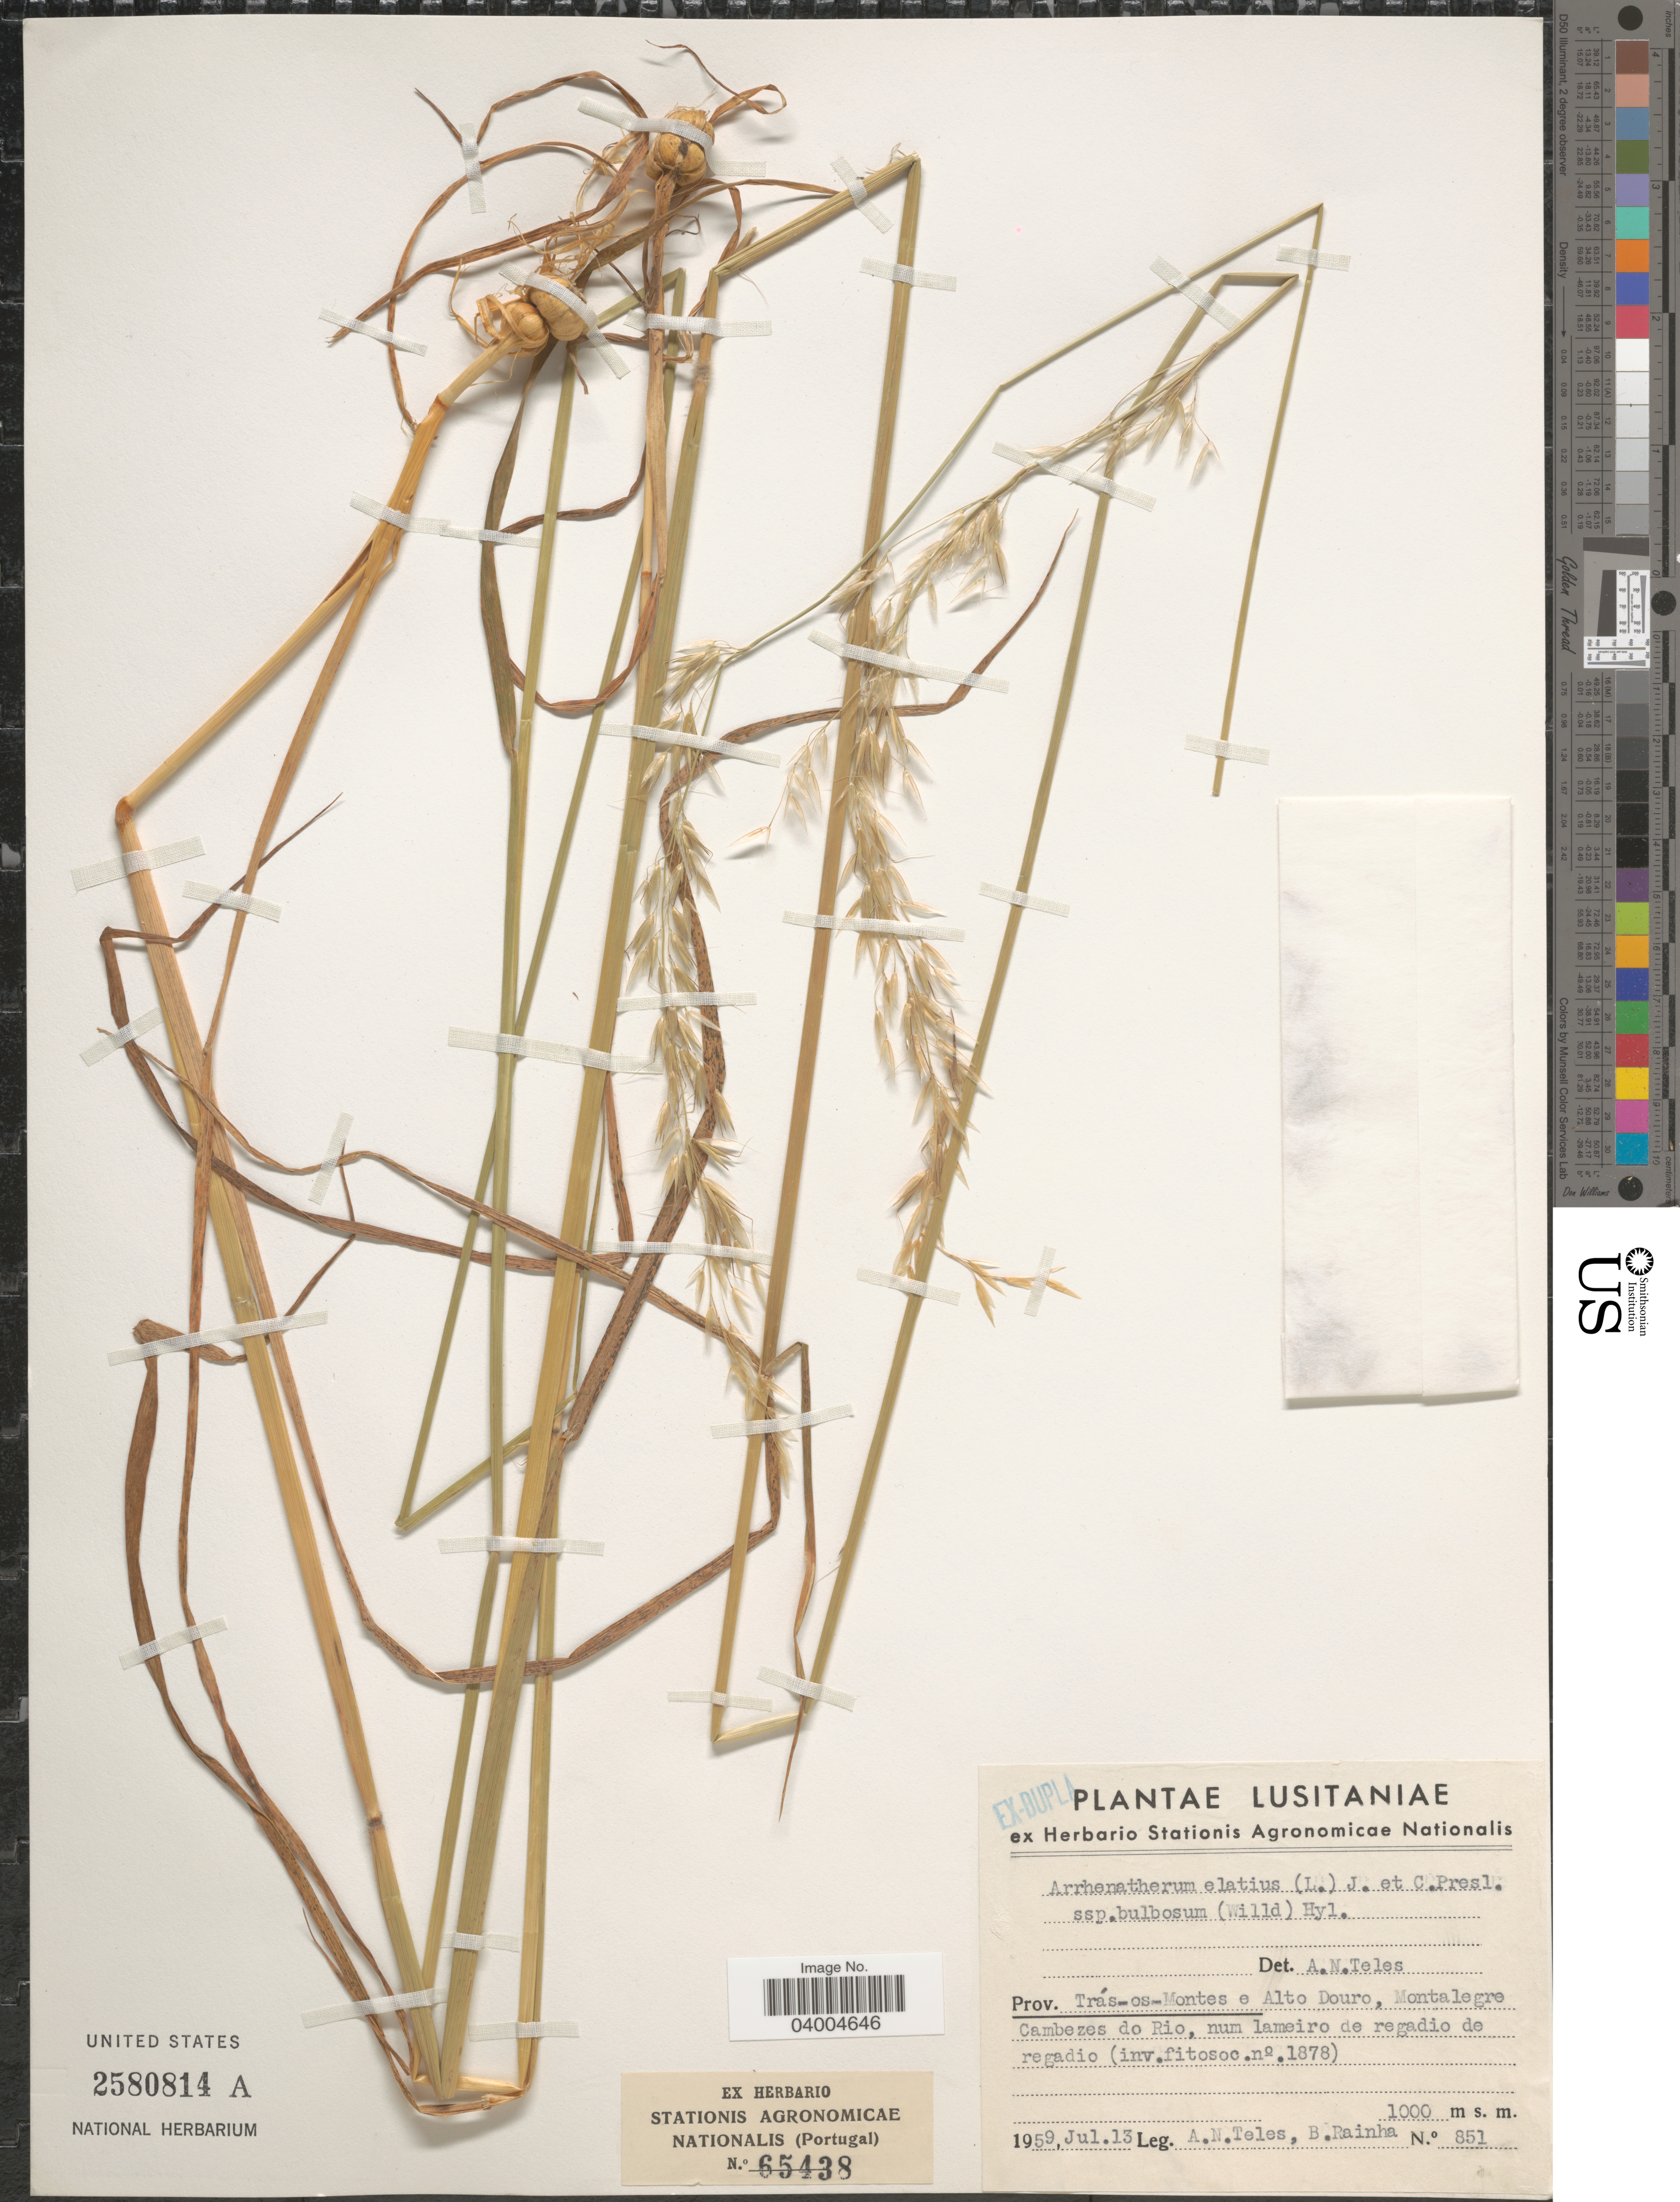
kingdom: Plantae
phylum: Tracheophyta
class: Liliopsida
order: Poales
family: Poaceae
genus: Arrhenatherum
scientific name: Arrhenatherum elatius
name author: (L.) J. Presl & C. Presl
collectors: A. Teles & B. Rainha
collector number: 851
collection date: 1959-07-13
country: Portugal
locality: Lusitaniae. Prov. Trás-os-Montes e Alto Douro, Montalegre Cambezes do Rio, num lameiro de regadio de regadio.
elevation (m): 1000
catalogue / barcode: US 2580814A